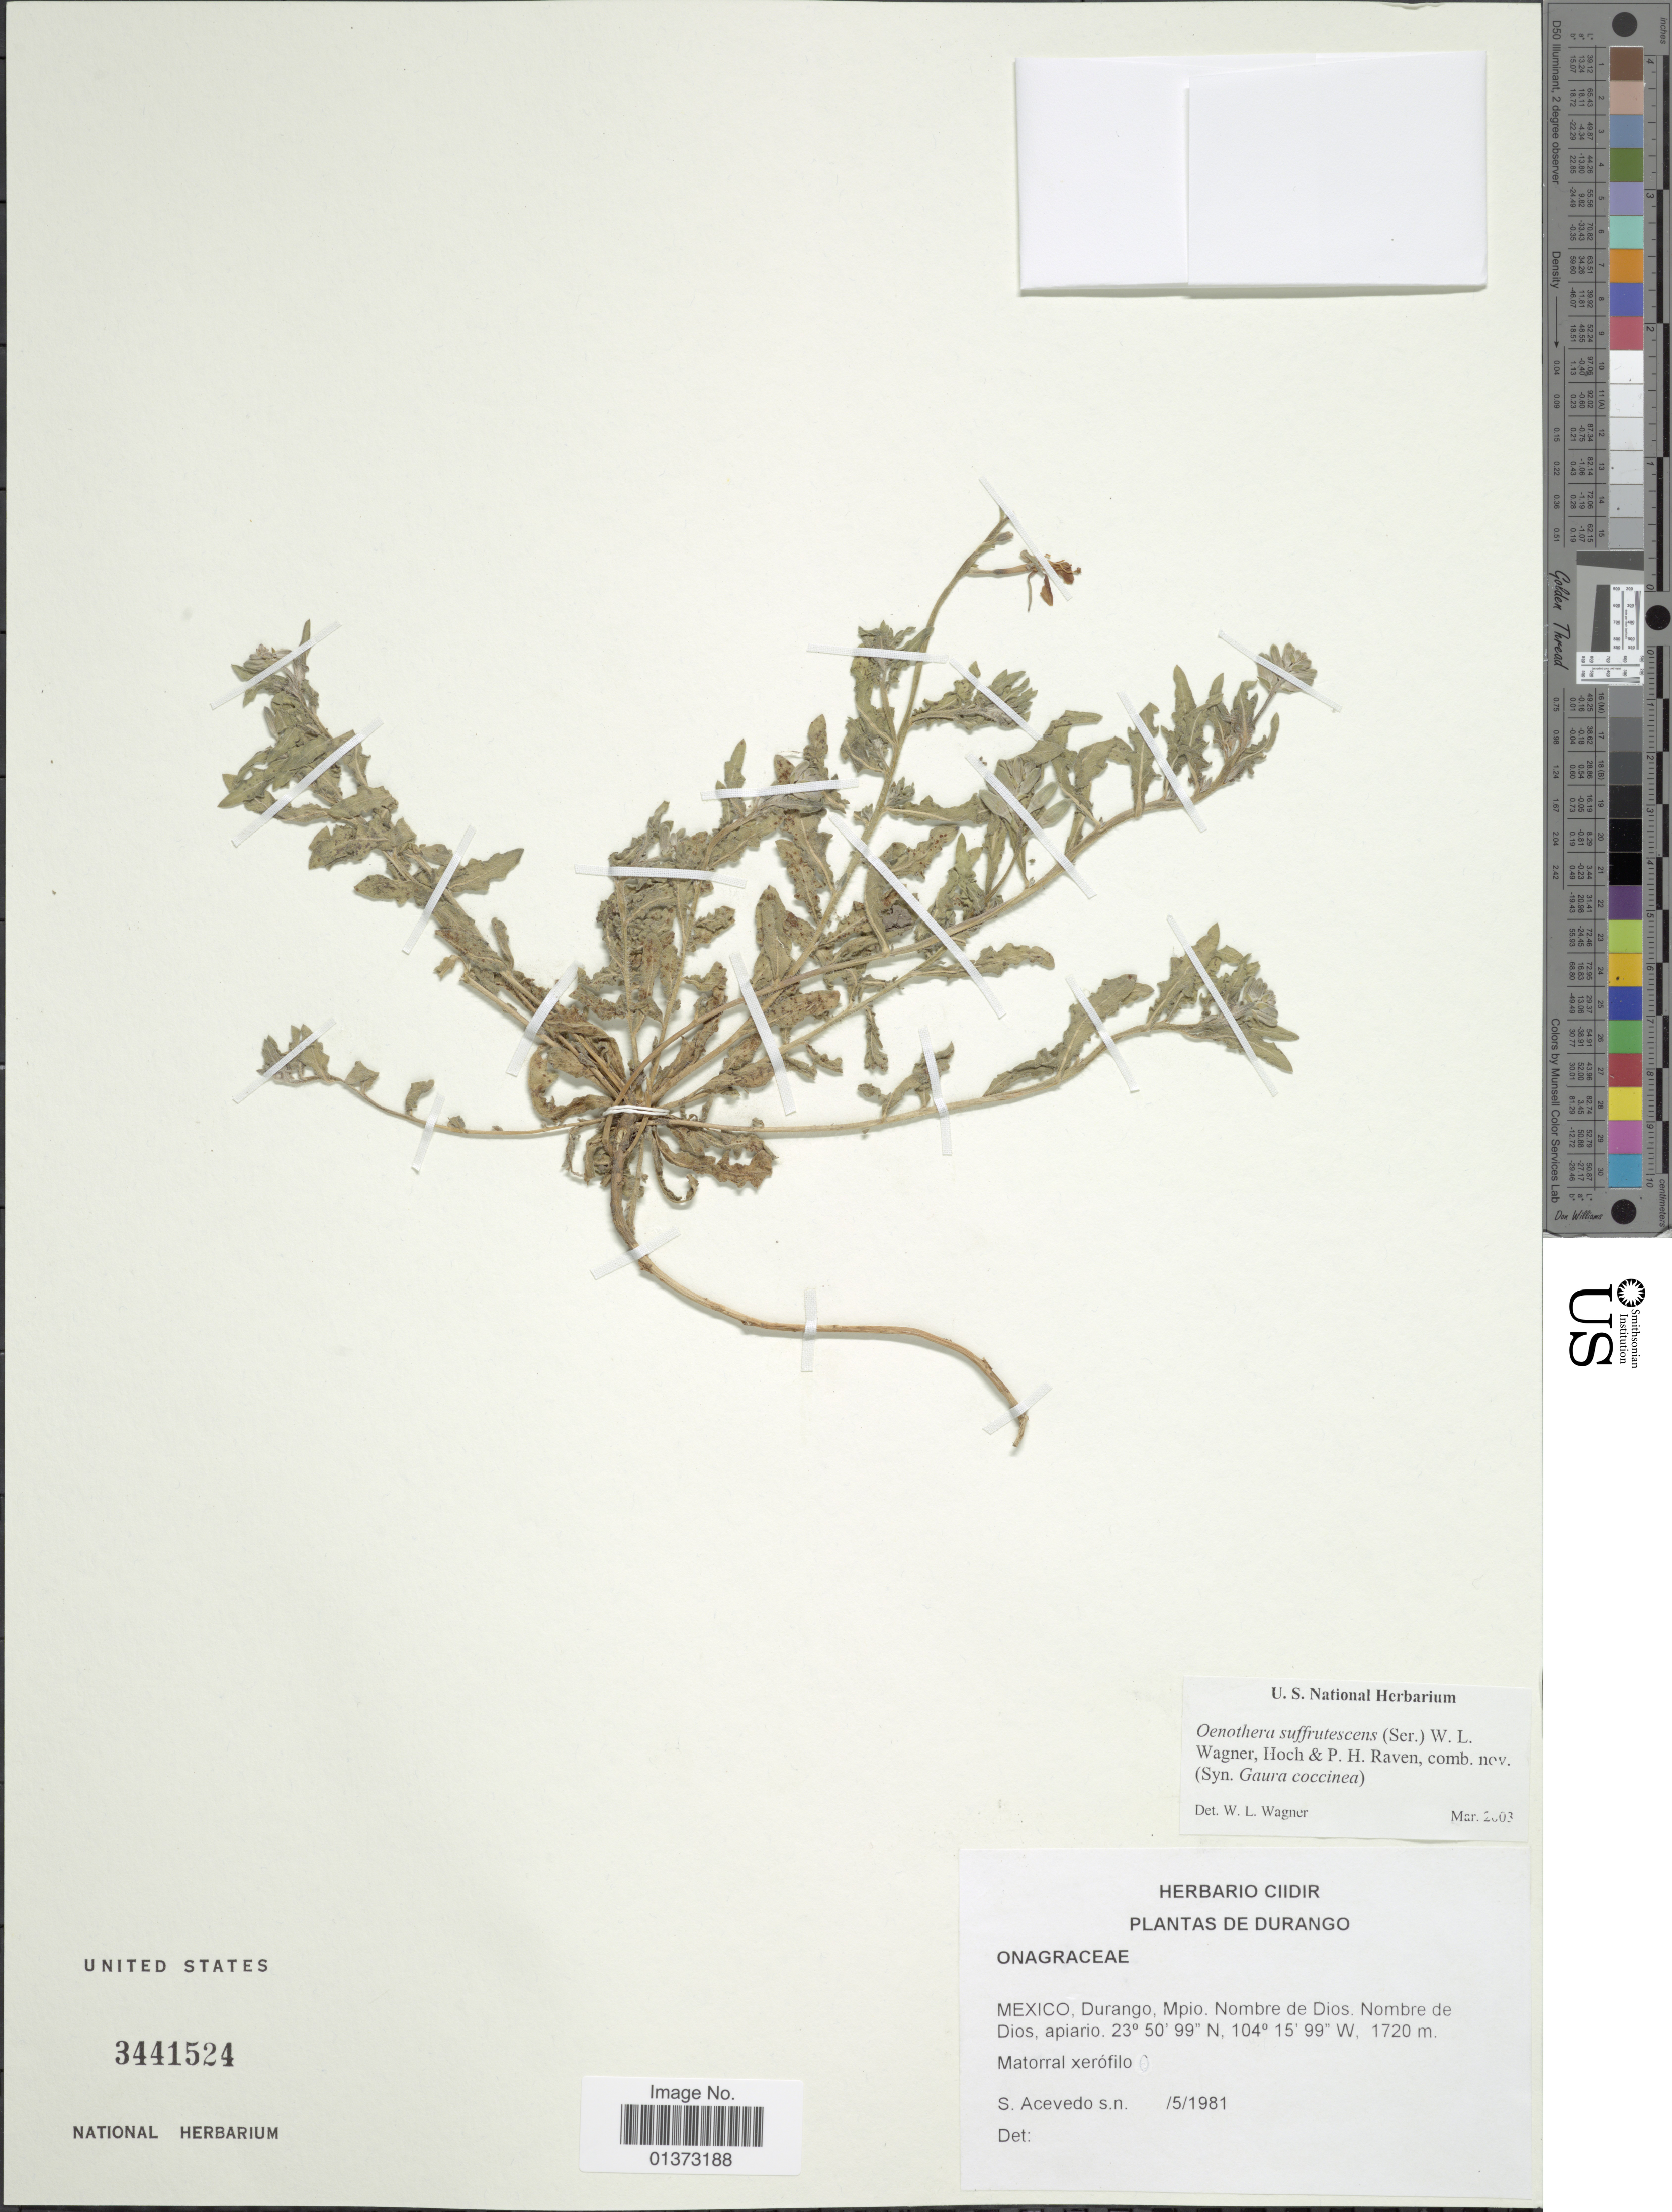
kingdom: Plantae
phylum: Tracheophyta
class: Magnoliopsida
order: Myrtales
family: Onagraceae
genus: Oenothera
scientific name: Oenothera suffrutescens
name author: (Ser.) W.L. Wagner & Hoch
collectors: S. Acevedo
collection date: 1981-05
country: Mexico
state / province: Durango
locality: Mpio. Nombre de Dios, Nombre de Dios, apiario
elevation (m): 1720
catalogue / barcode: US 3441524